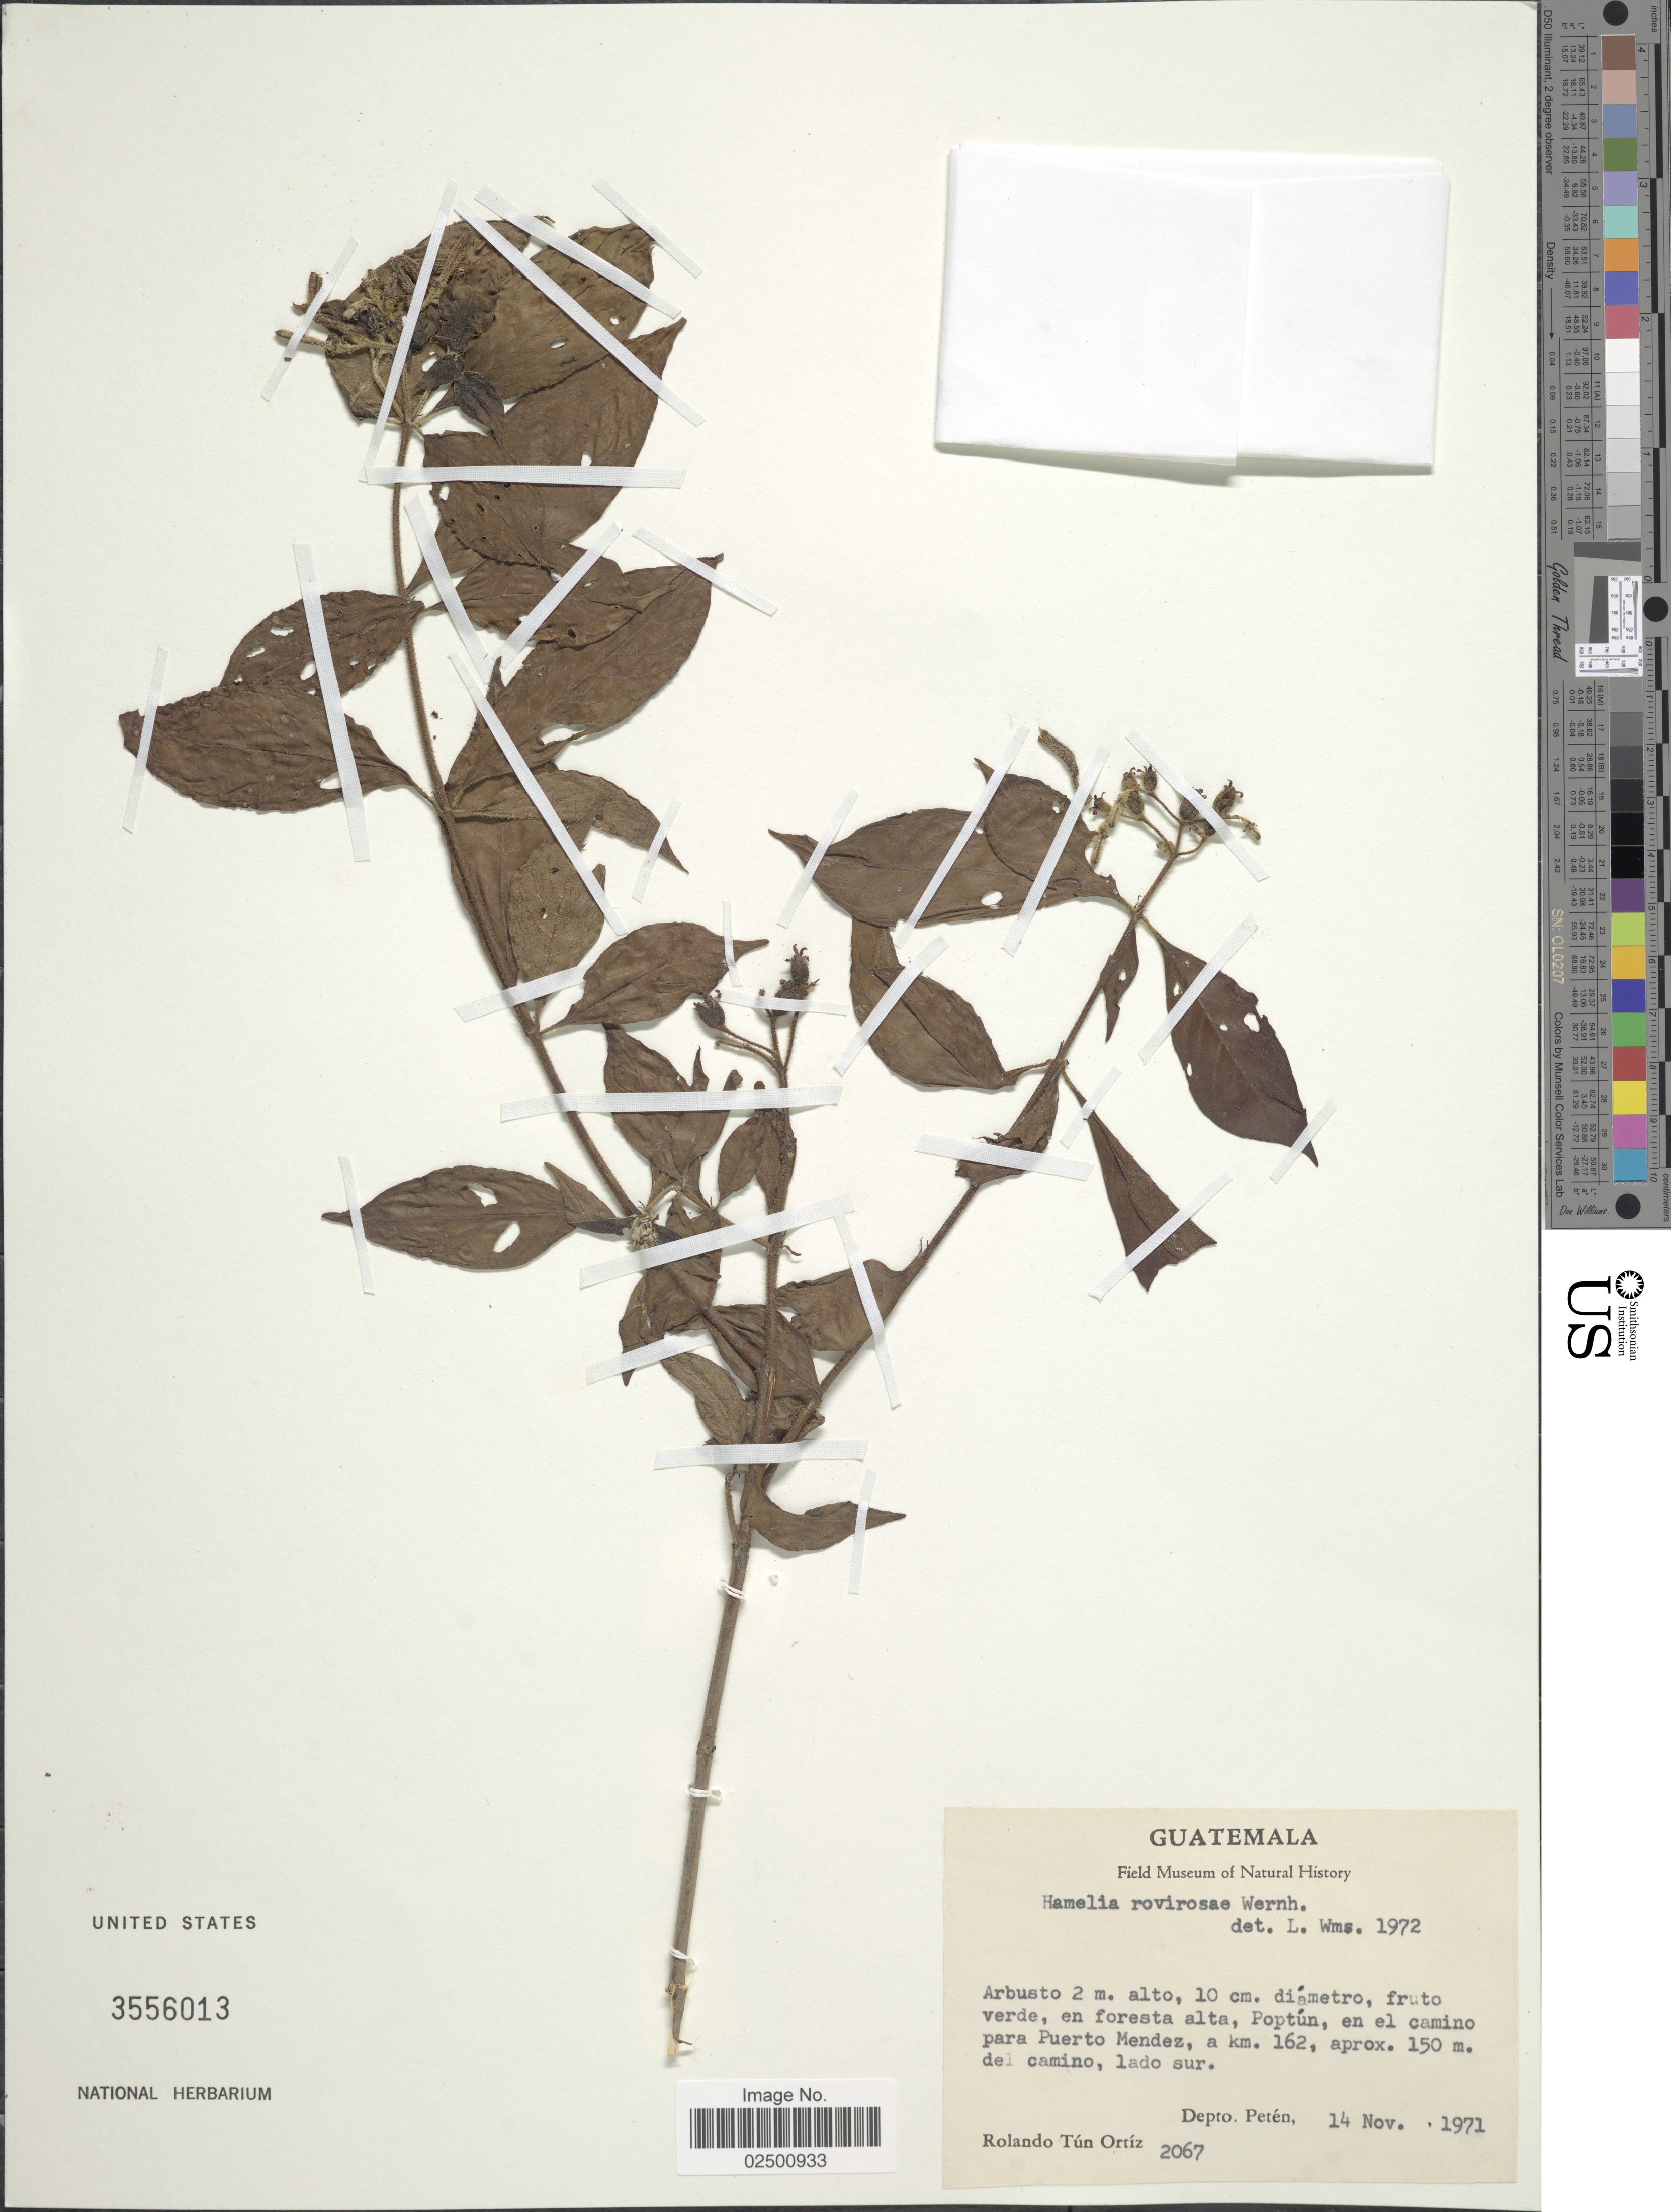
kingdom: Plantae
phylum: Tracheophyta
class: Magnoliopsida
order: Gentianales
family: Rubiaceae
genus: Hamelia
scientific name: Hamelia rovirosae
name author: Wernham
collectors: R. T. Ortíz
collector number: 2067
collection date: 1971-11-14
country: Guatemala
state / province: El Petén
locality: Poptun, en el camino para Puerto Mendez, a km. 162, lado sur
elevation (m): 150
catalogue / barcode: US 3556013